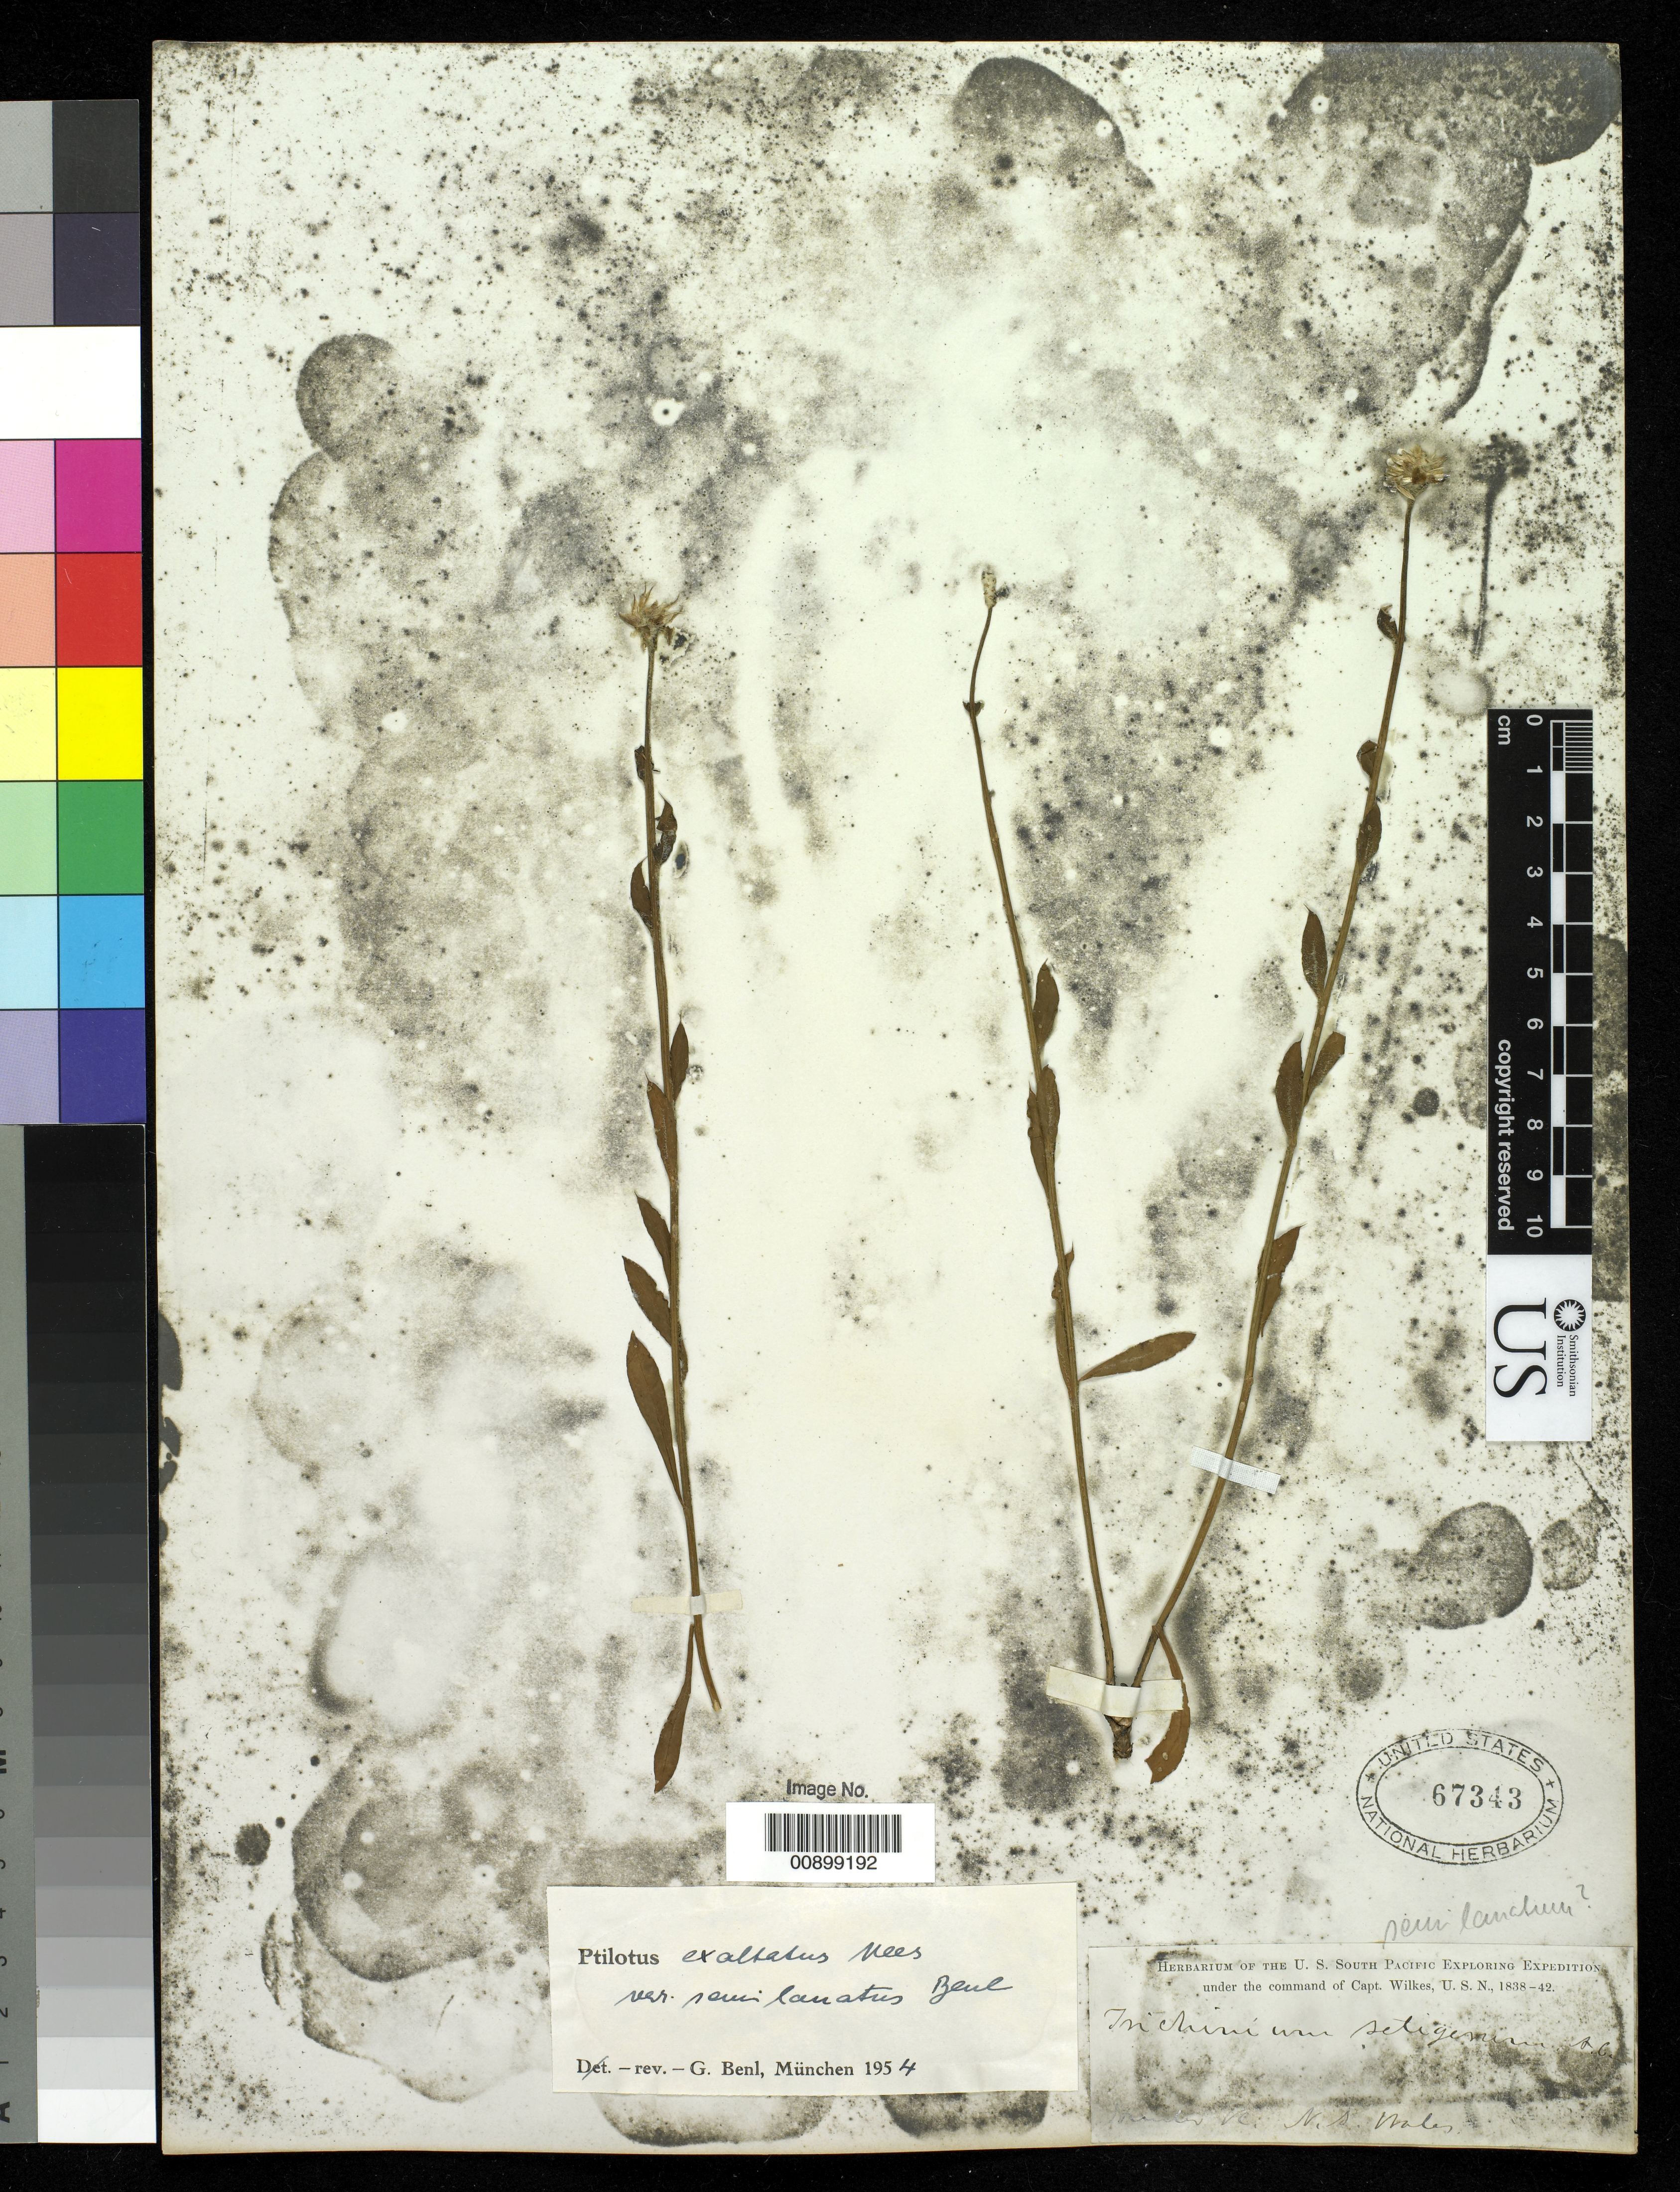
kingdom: Plantae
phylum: Tracheophyta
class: Magnoliopsida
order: Caryophyllales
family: Amaranthaceae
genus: Ptilotus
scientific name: Ptilotus semilanatus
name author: (Lindl.) J.M. Black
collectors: Wilkes Explor. Exped.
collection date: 1838/1842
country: Australia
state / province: New South Wales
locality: Hunter's River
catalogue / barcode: US 67343